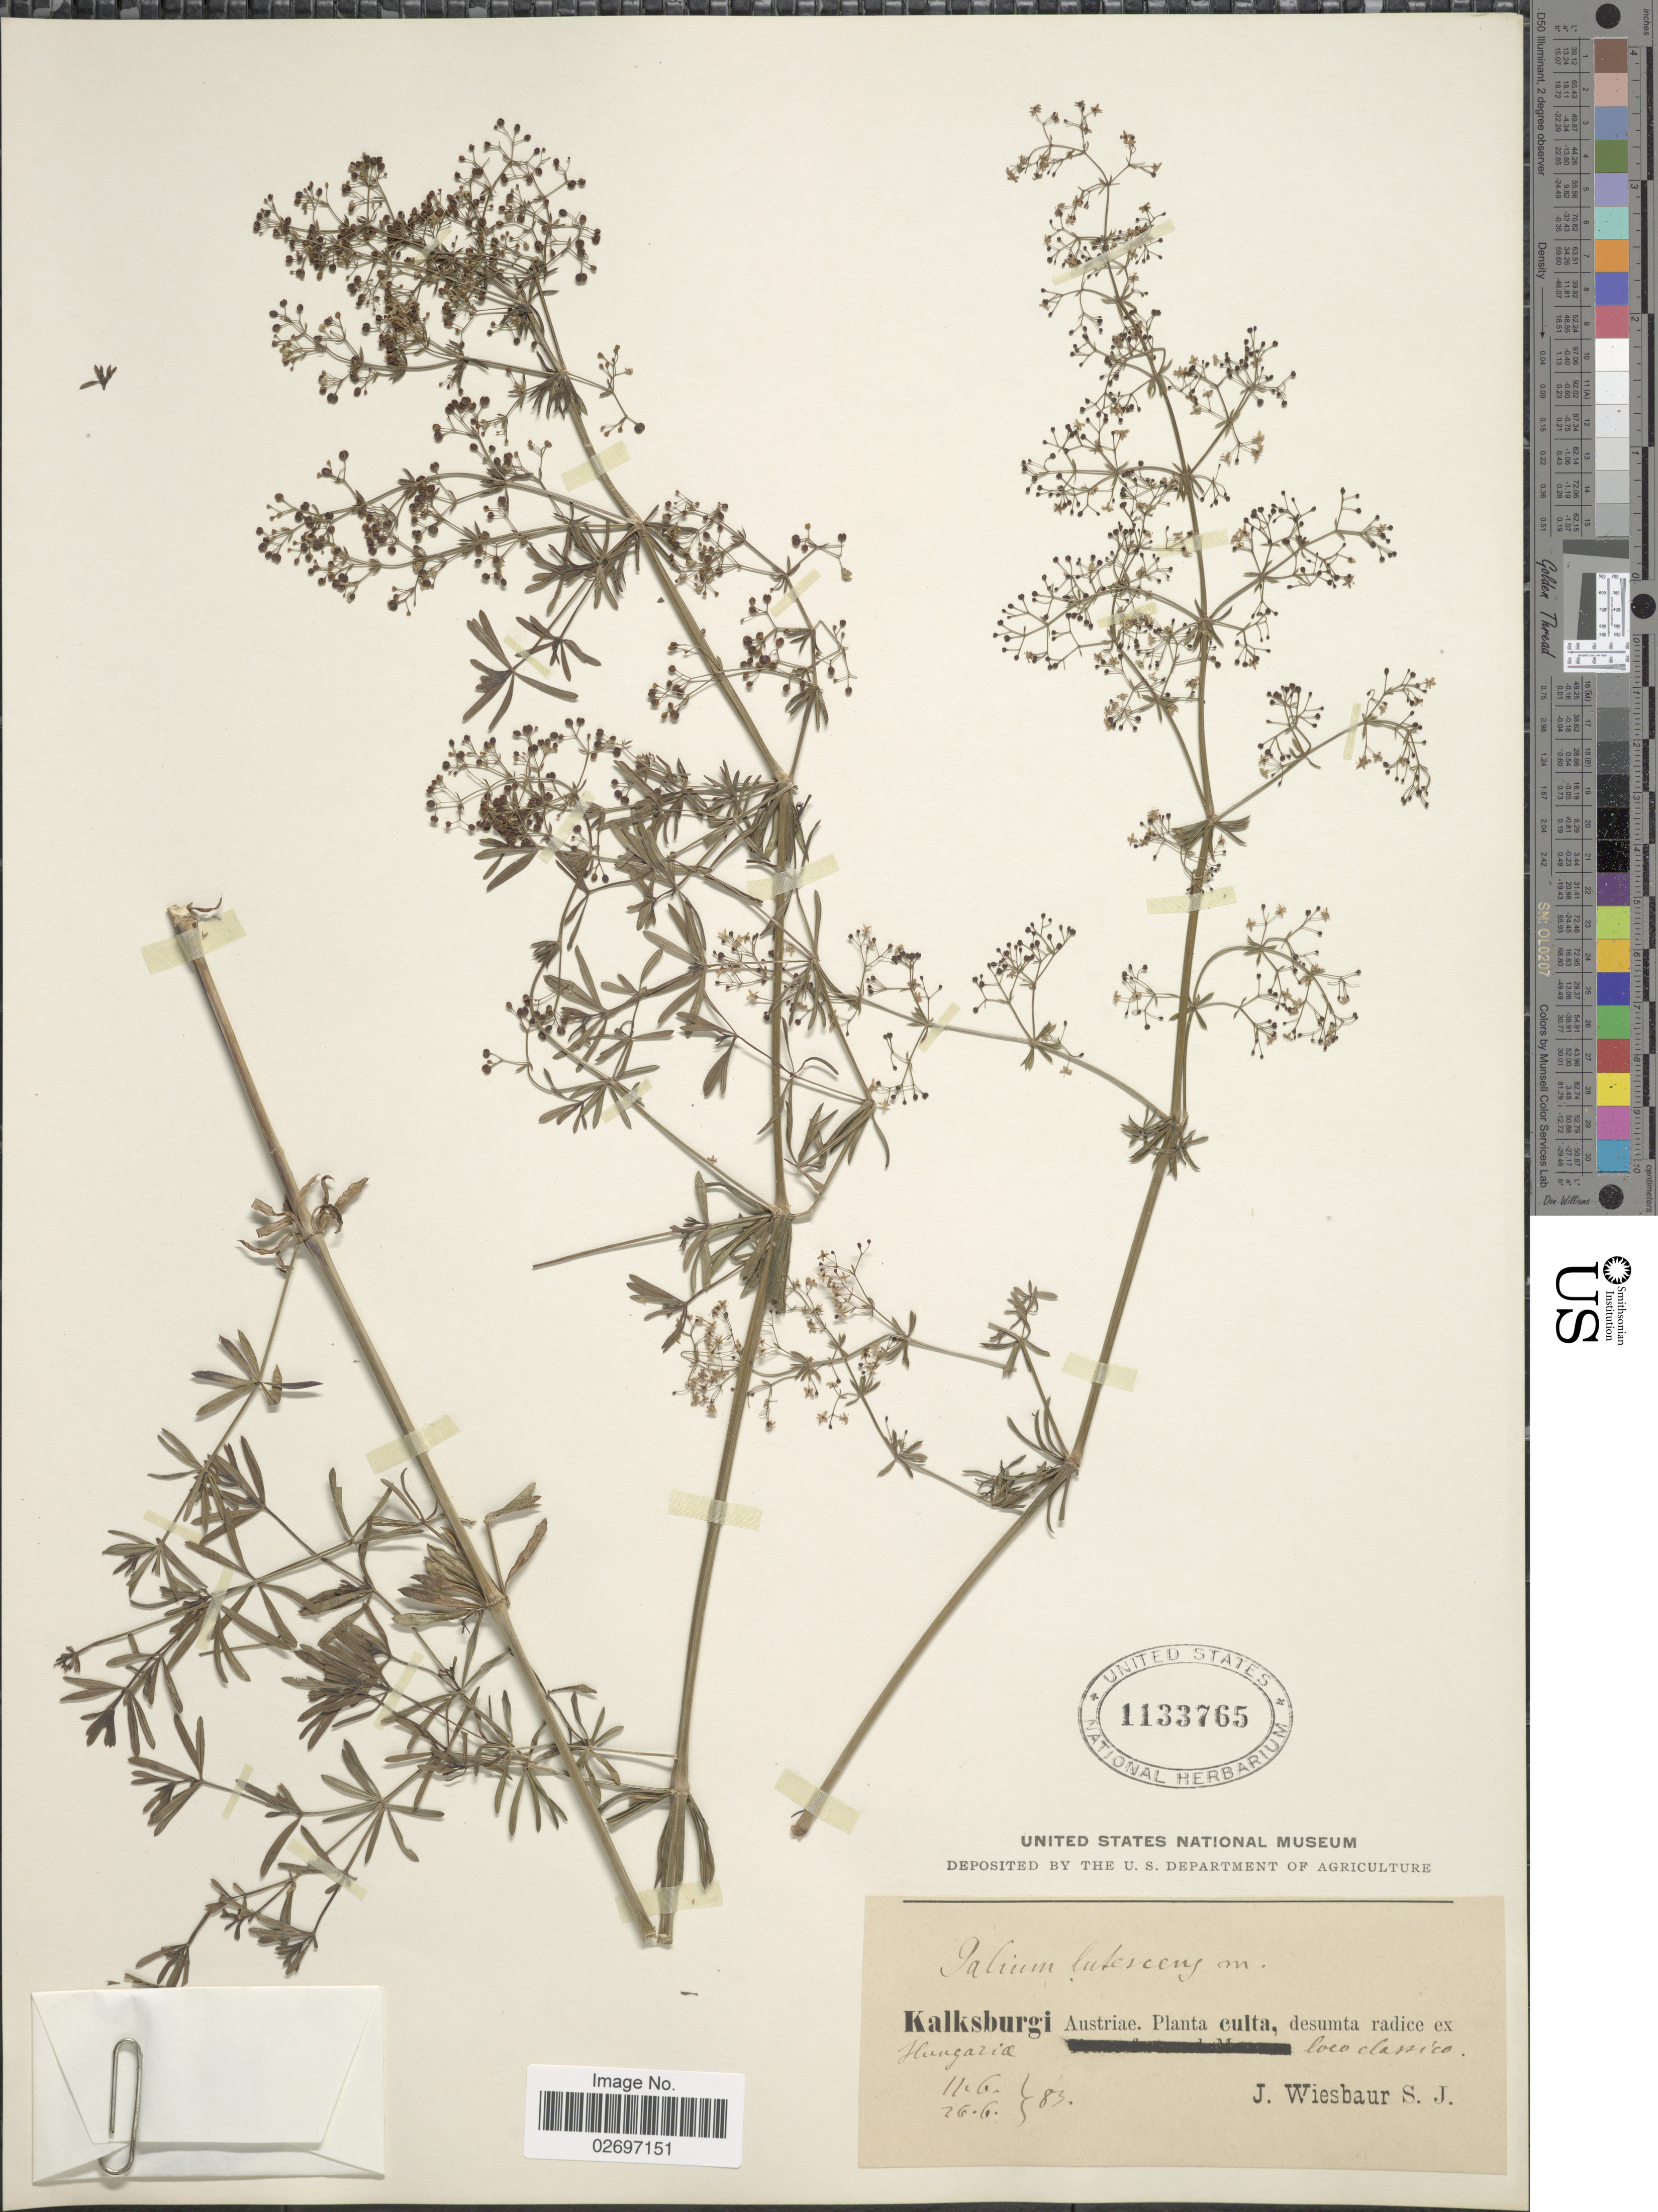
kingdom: Plantae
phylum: Tracheophyta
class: Magnoliopsida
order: Gentianales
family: Rubiaceae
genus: Galium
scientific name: Galium lutescens ined.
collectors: J. B. Wiesbaur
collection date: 1883-06-11/1883-06-26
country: Austria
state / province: Wien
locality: Kalksburgi, Austriae. Planta culta, desumta radice ex Hungaria loco classico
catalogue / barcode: US 1133765